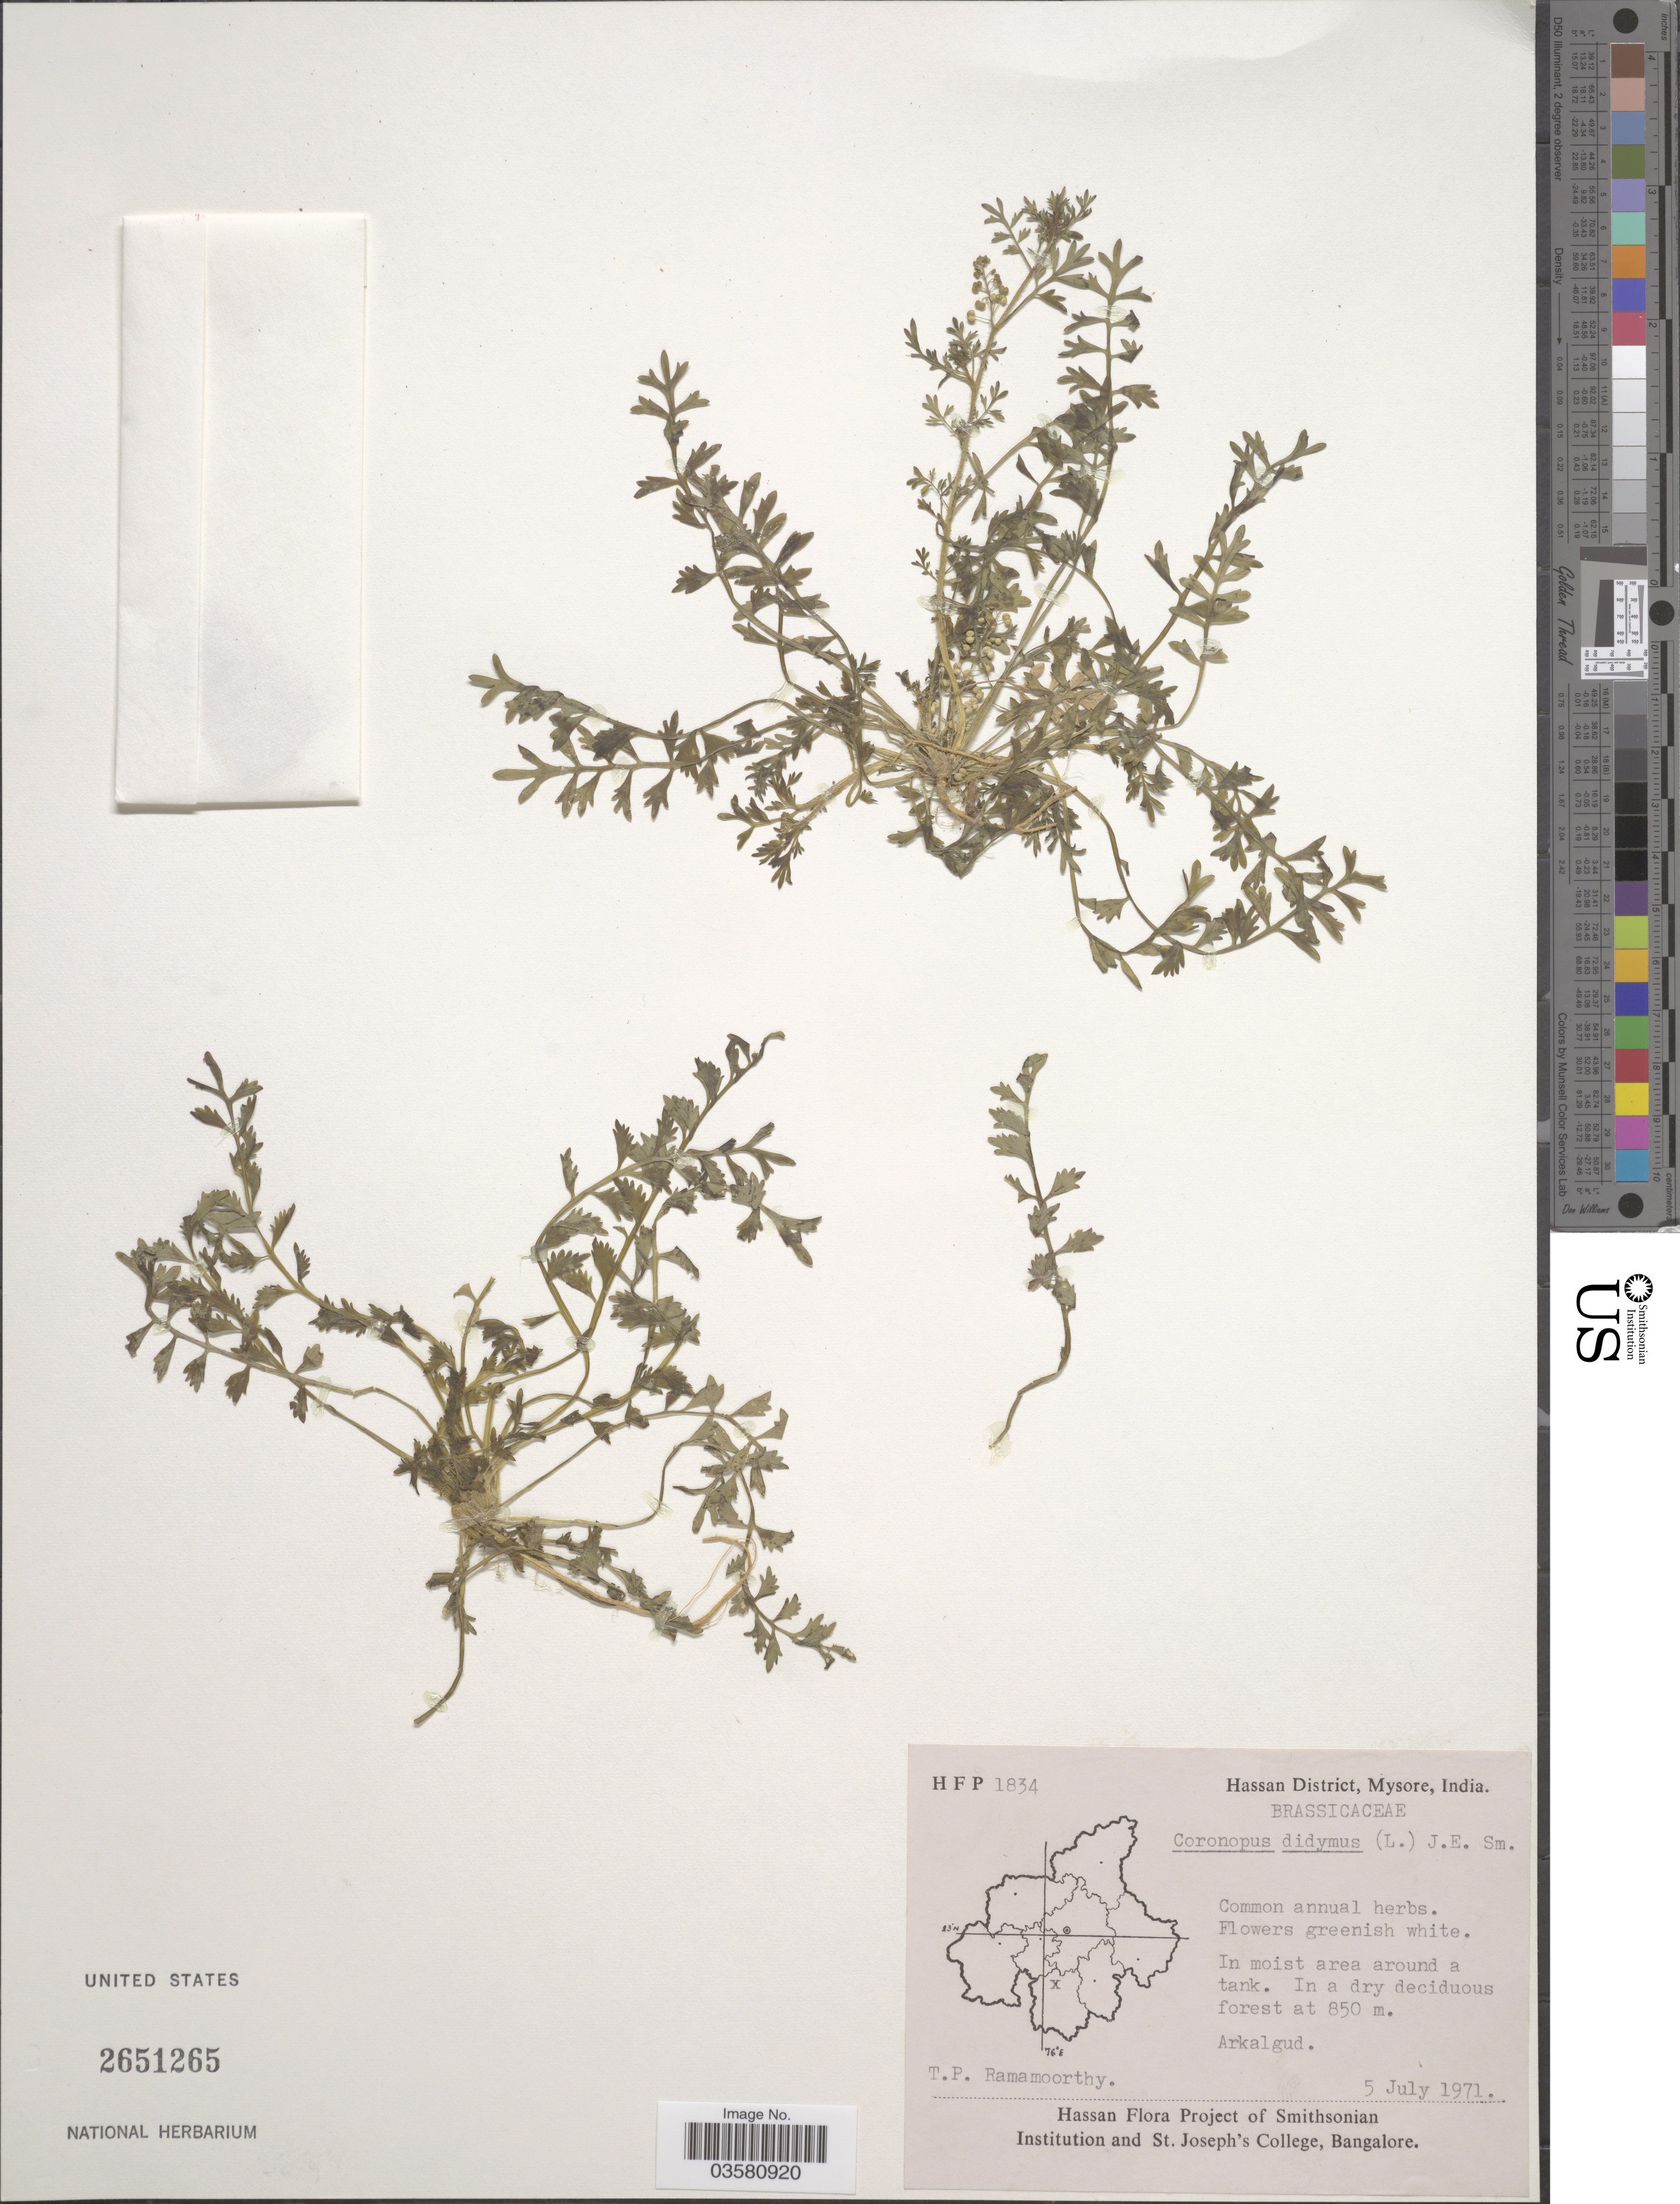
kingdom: Plantae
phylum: Tracheophyta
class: Magnoliopsida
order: Brassicales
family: Brassicaceae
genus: Lepidium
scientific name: Lepidium didymum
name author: L.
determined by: Strong, M. T., (US), Smithsonian Institution - National Museum of Natural History (UNITED STATES)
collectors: T. P. Ramamoorthy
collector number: HFP1834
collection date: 1971-07-05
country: India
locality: Hassan District, Mysore. Arkalgud.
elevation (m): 850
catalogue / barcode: US 2651265